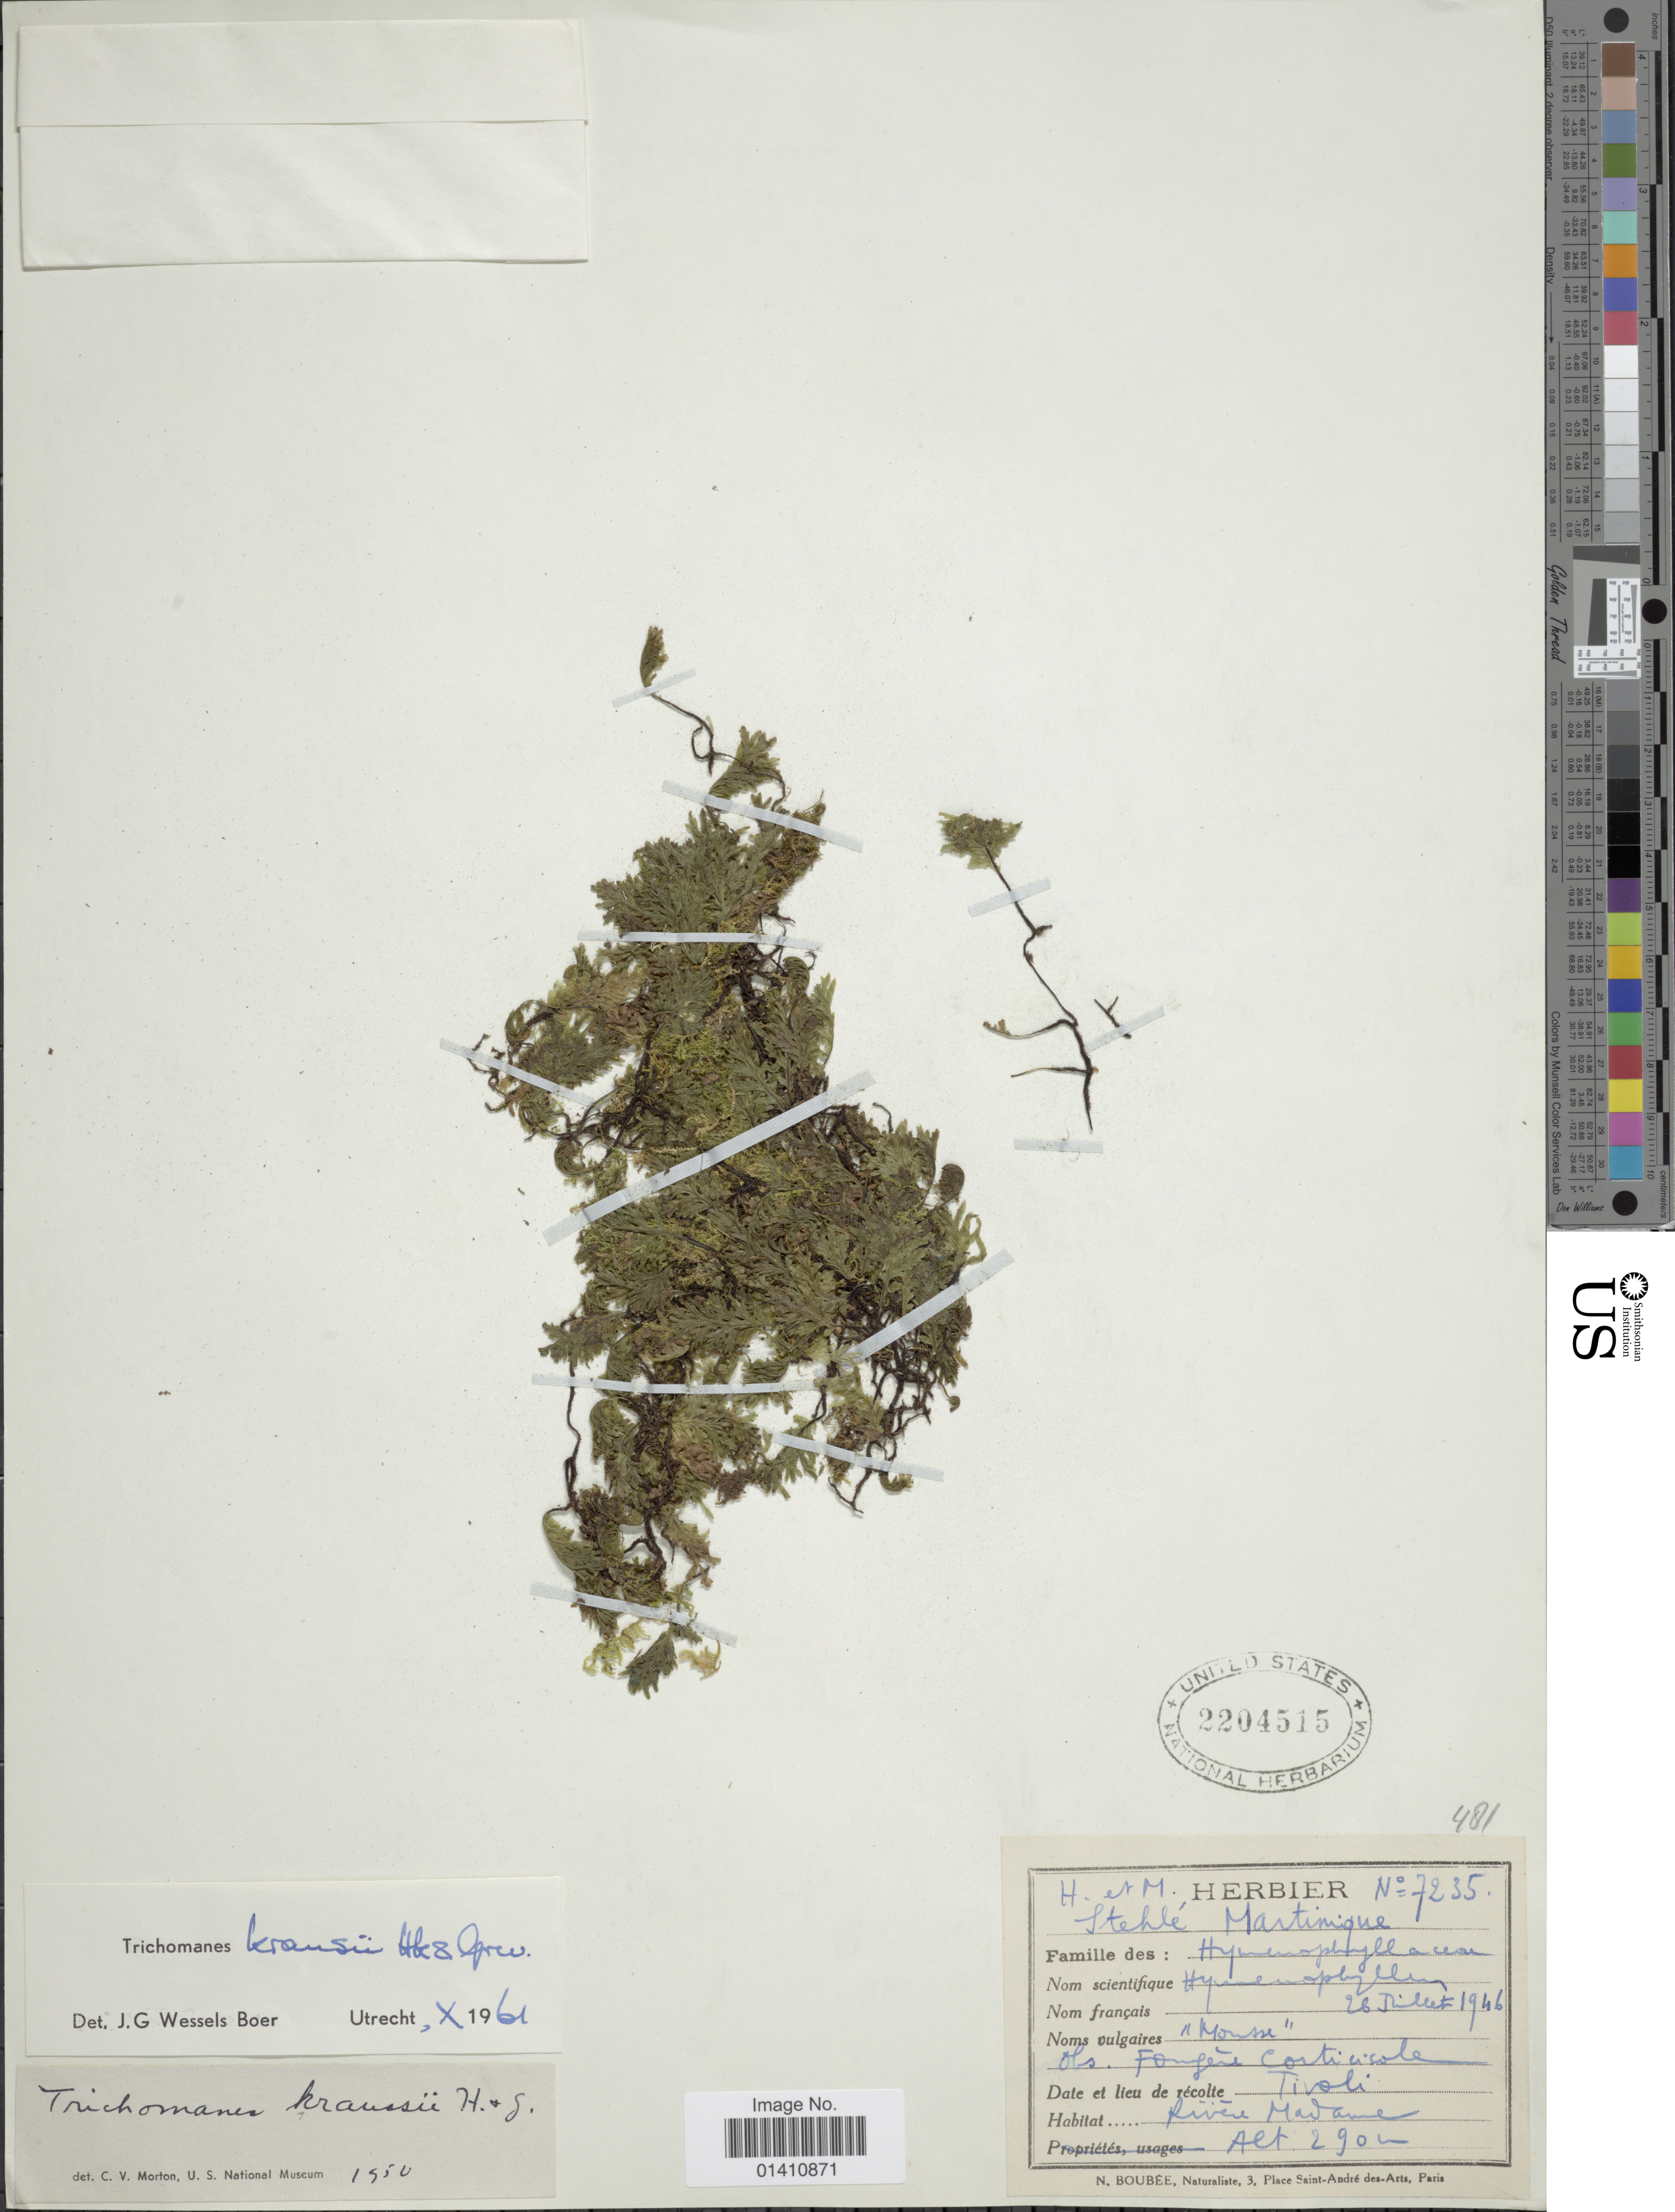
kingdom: Plantae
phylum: Tracheophyta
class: Polypodiopsida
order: Hymenophyllales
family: Hymenophyllaceae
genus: Didymoglossum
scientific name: Didymoglossum kraussii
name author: (Hook. & Grev.) C. Presl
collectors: H. Stehlé & M. Stehlé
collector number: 7235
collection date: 1946-02-26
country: Martinique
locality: Rivière Madame, Fougère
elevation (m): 290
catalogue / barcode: US 2204515